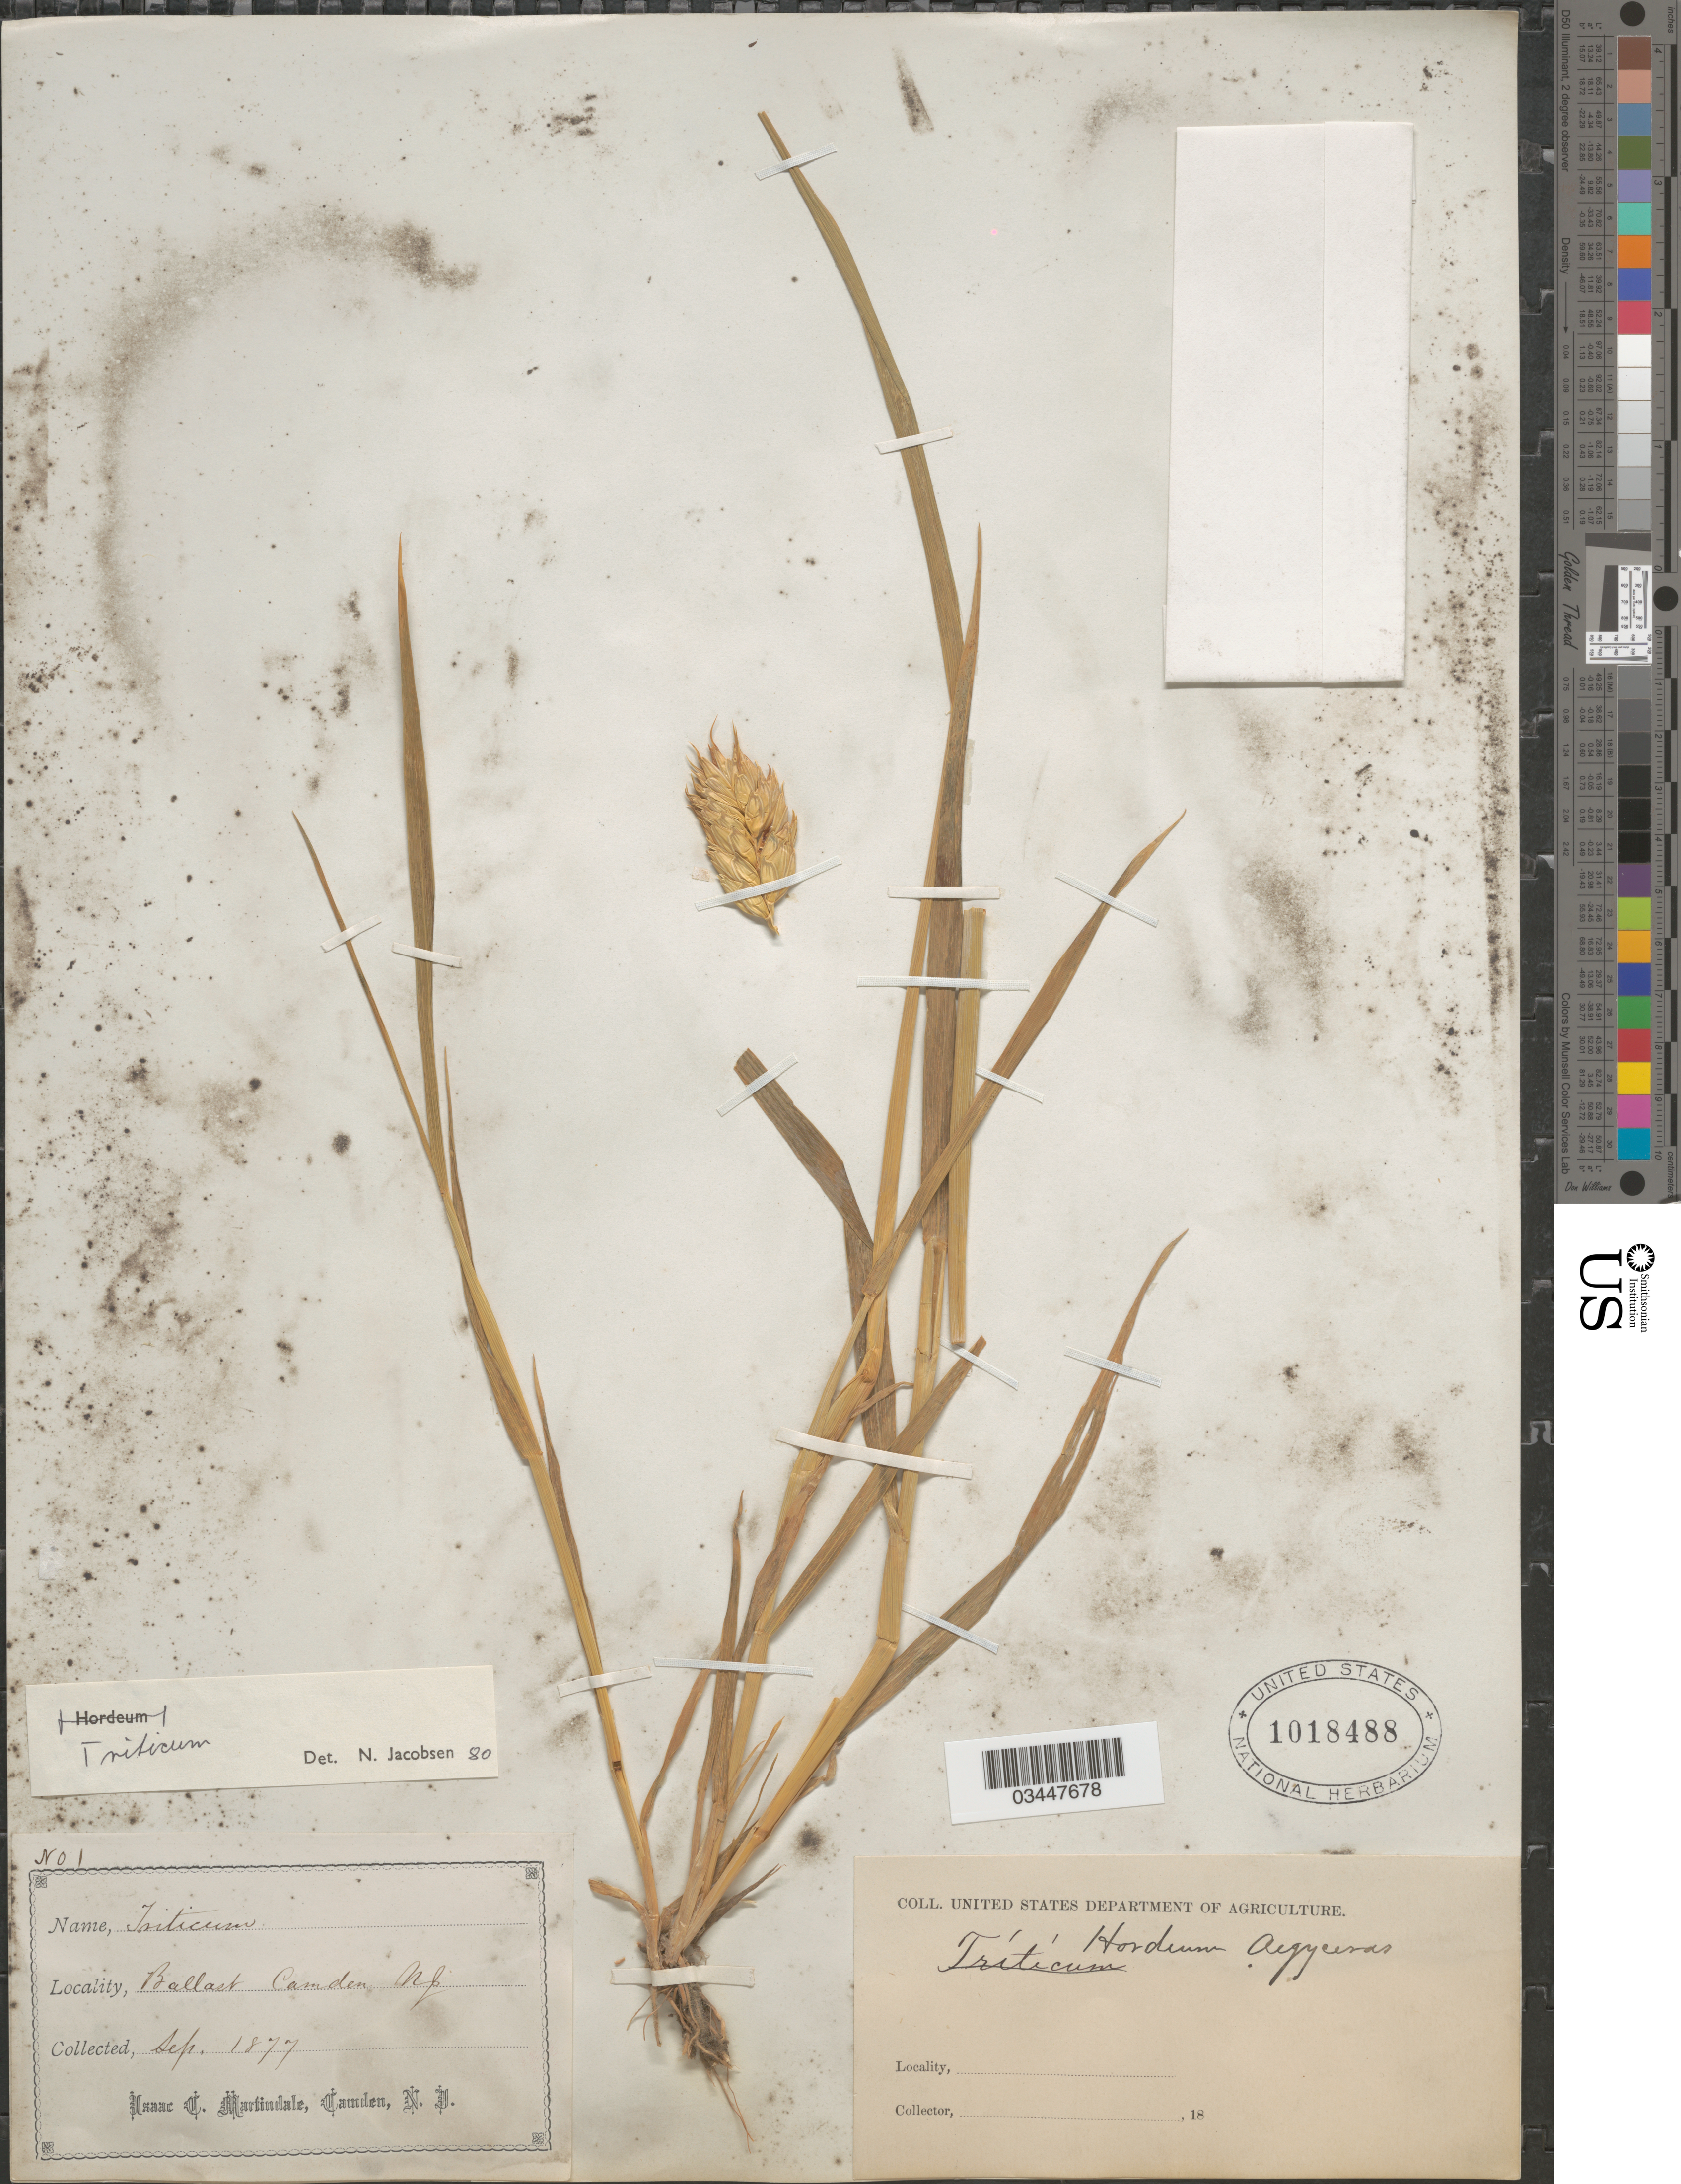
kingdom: Plantae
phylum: Tracheophyta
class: Liliopsida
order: Poales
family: Poaceae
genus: Triticum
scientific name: Triticum sp.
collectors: I. C. Martindale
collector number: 1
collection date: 1877-09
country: United States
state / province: New Jersey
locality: Ballast. Camden.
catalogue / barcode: US 1018488